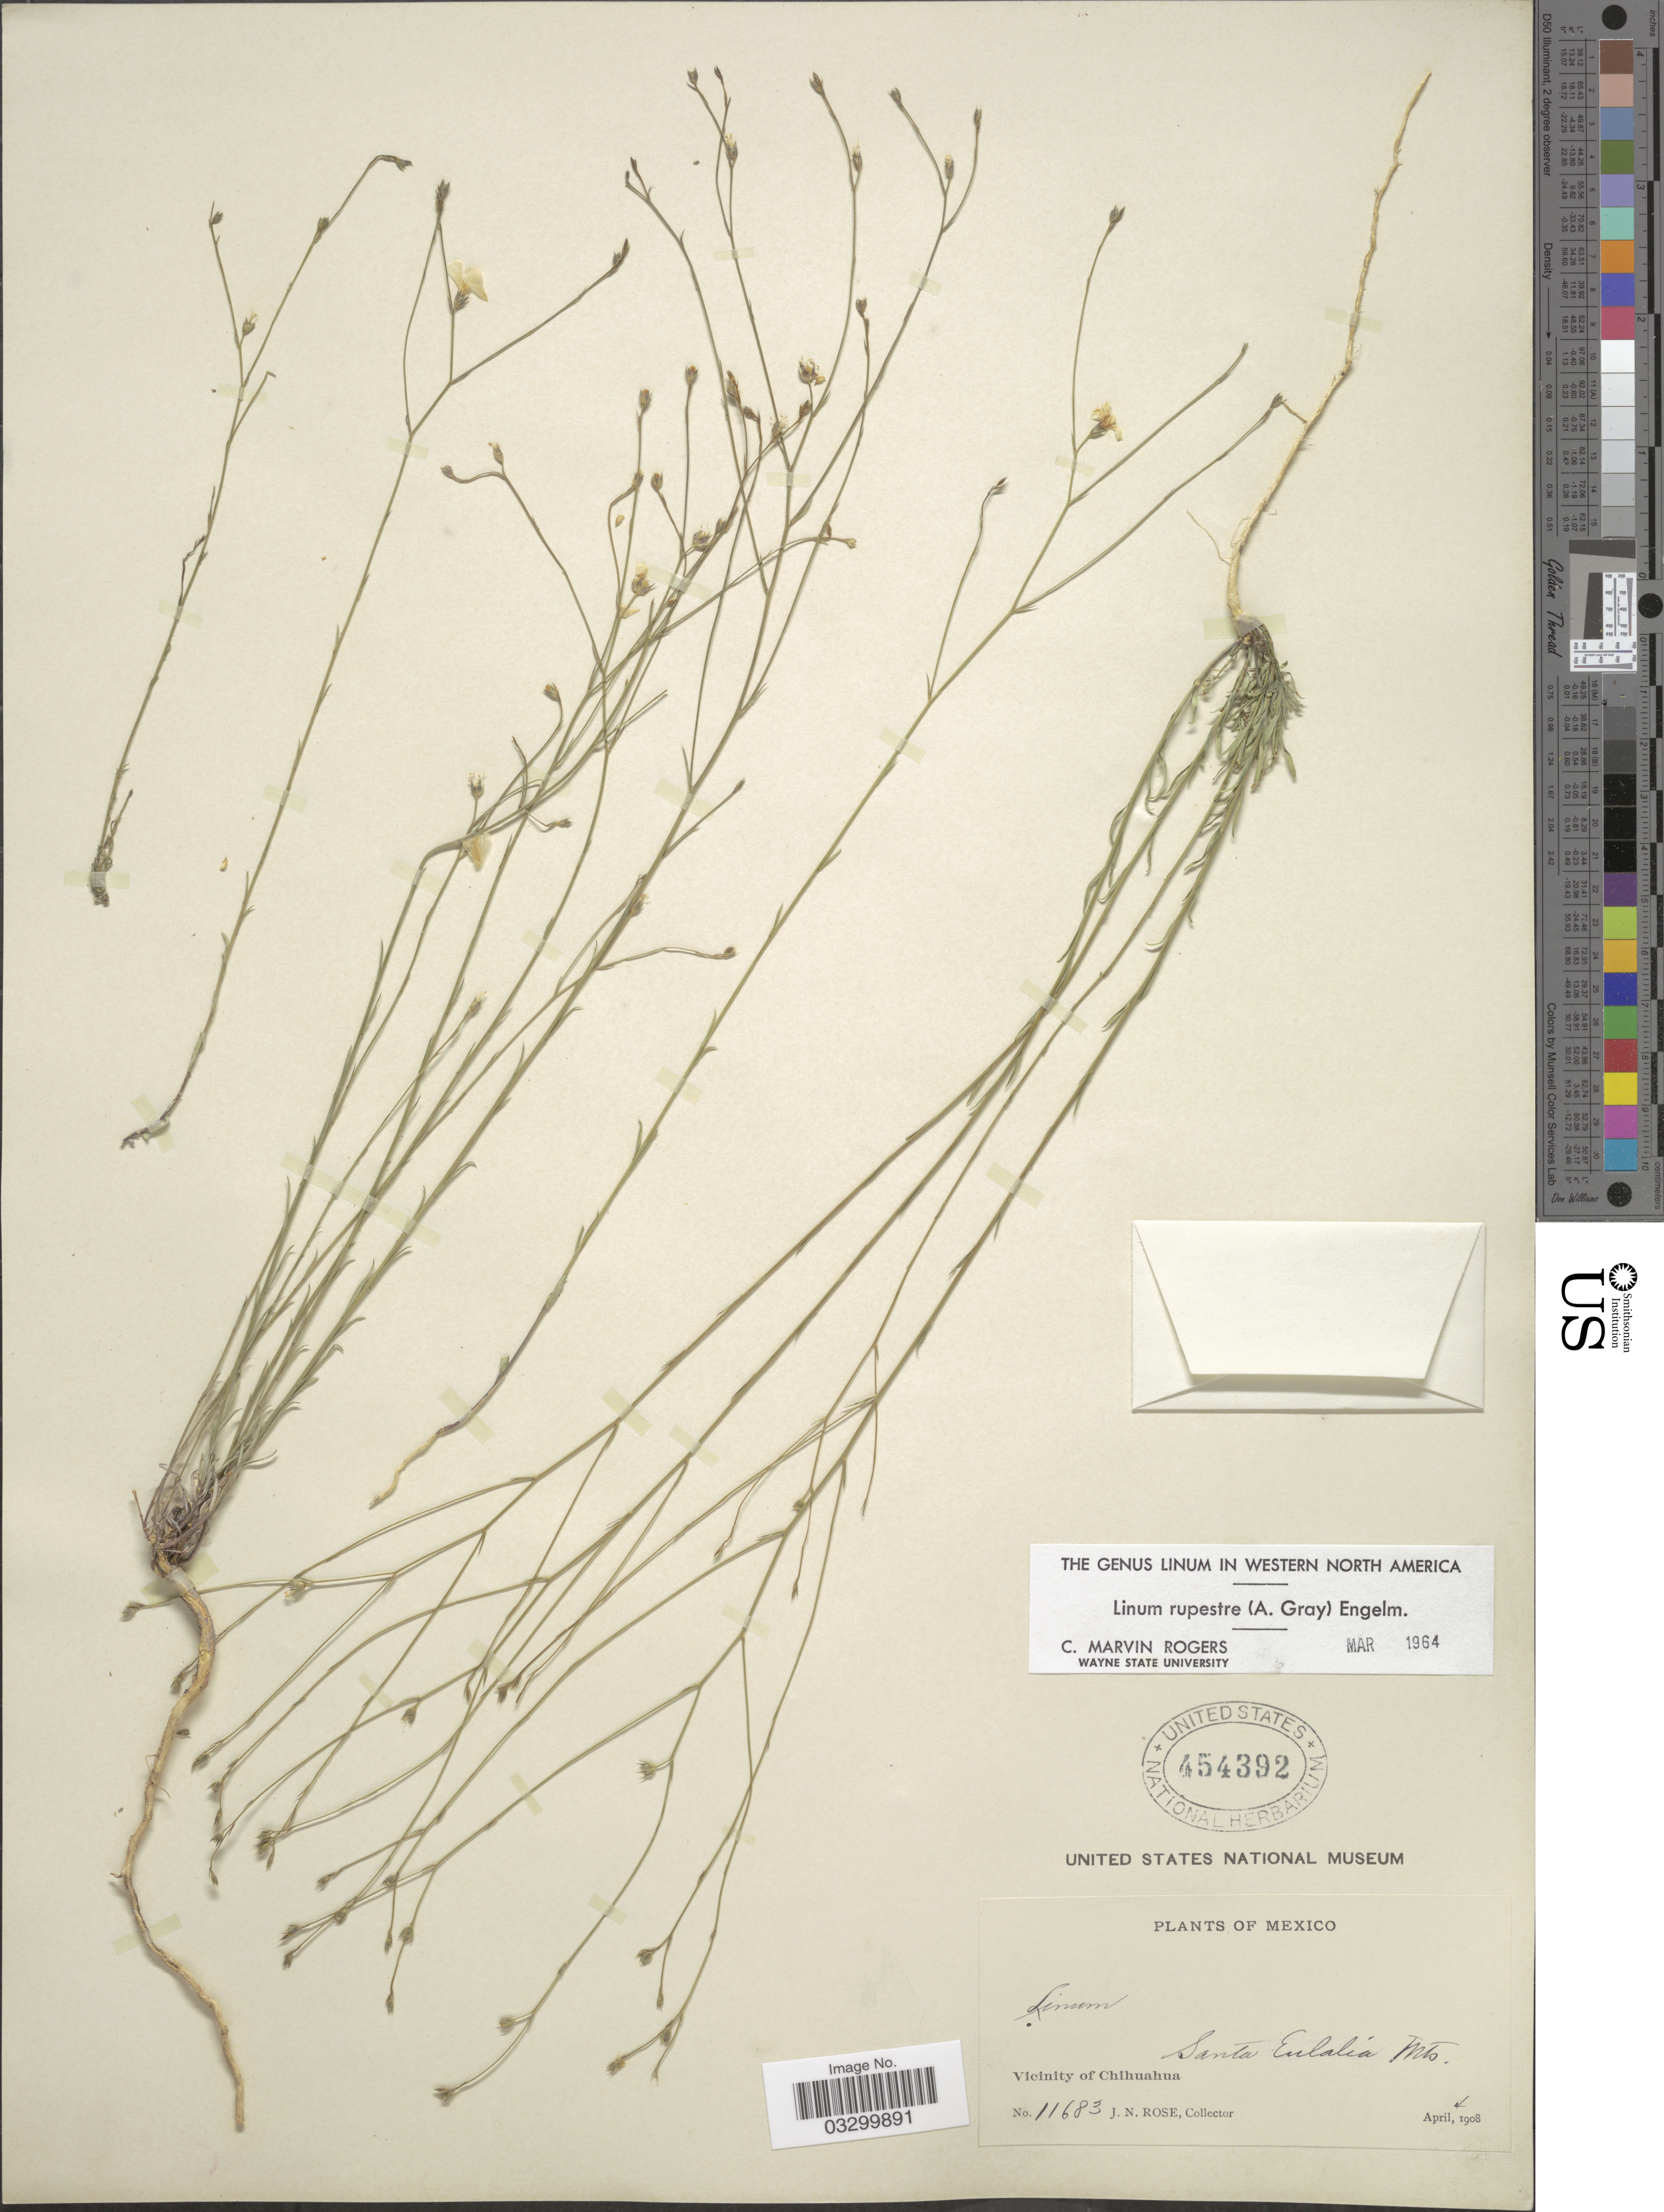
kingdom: Plantae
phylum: Tracheophyta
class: Magnoliopsida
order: Malpighiales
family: Linaceae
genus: Linum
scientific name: Linum rupestre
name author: Engelm.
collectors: J. N. Rose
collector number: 11683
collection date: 1908-04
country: Mexico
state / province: Chihuahua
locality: Santa Eulalia Mts. Vicinity of Chihuahua.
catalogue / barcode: US 454392